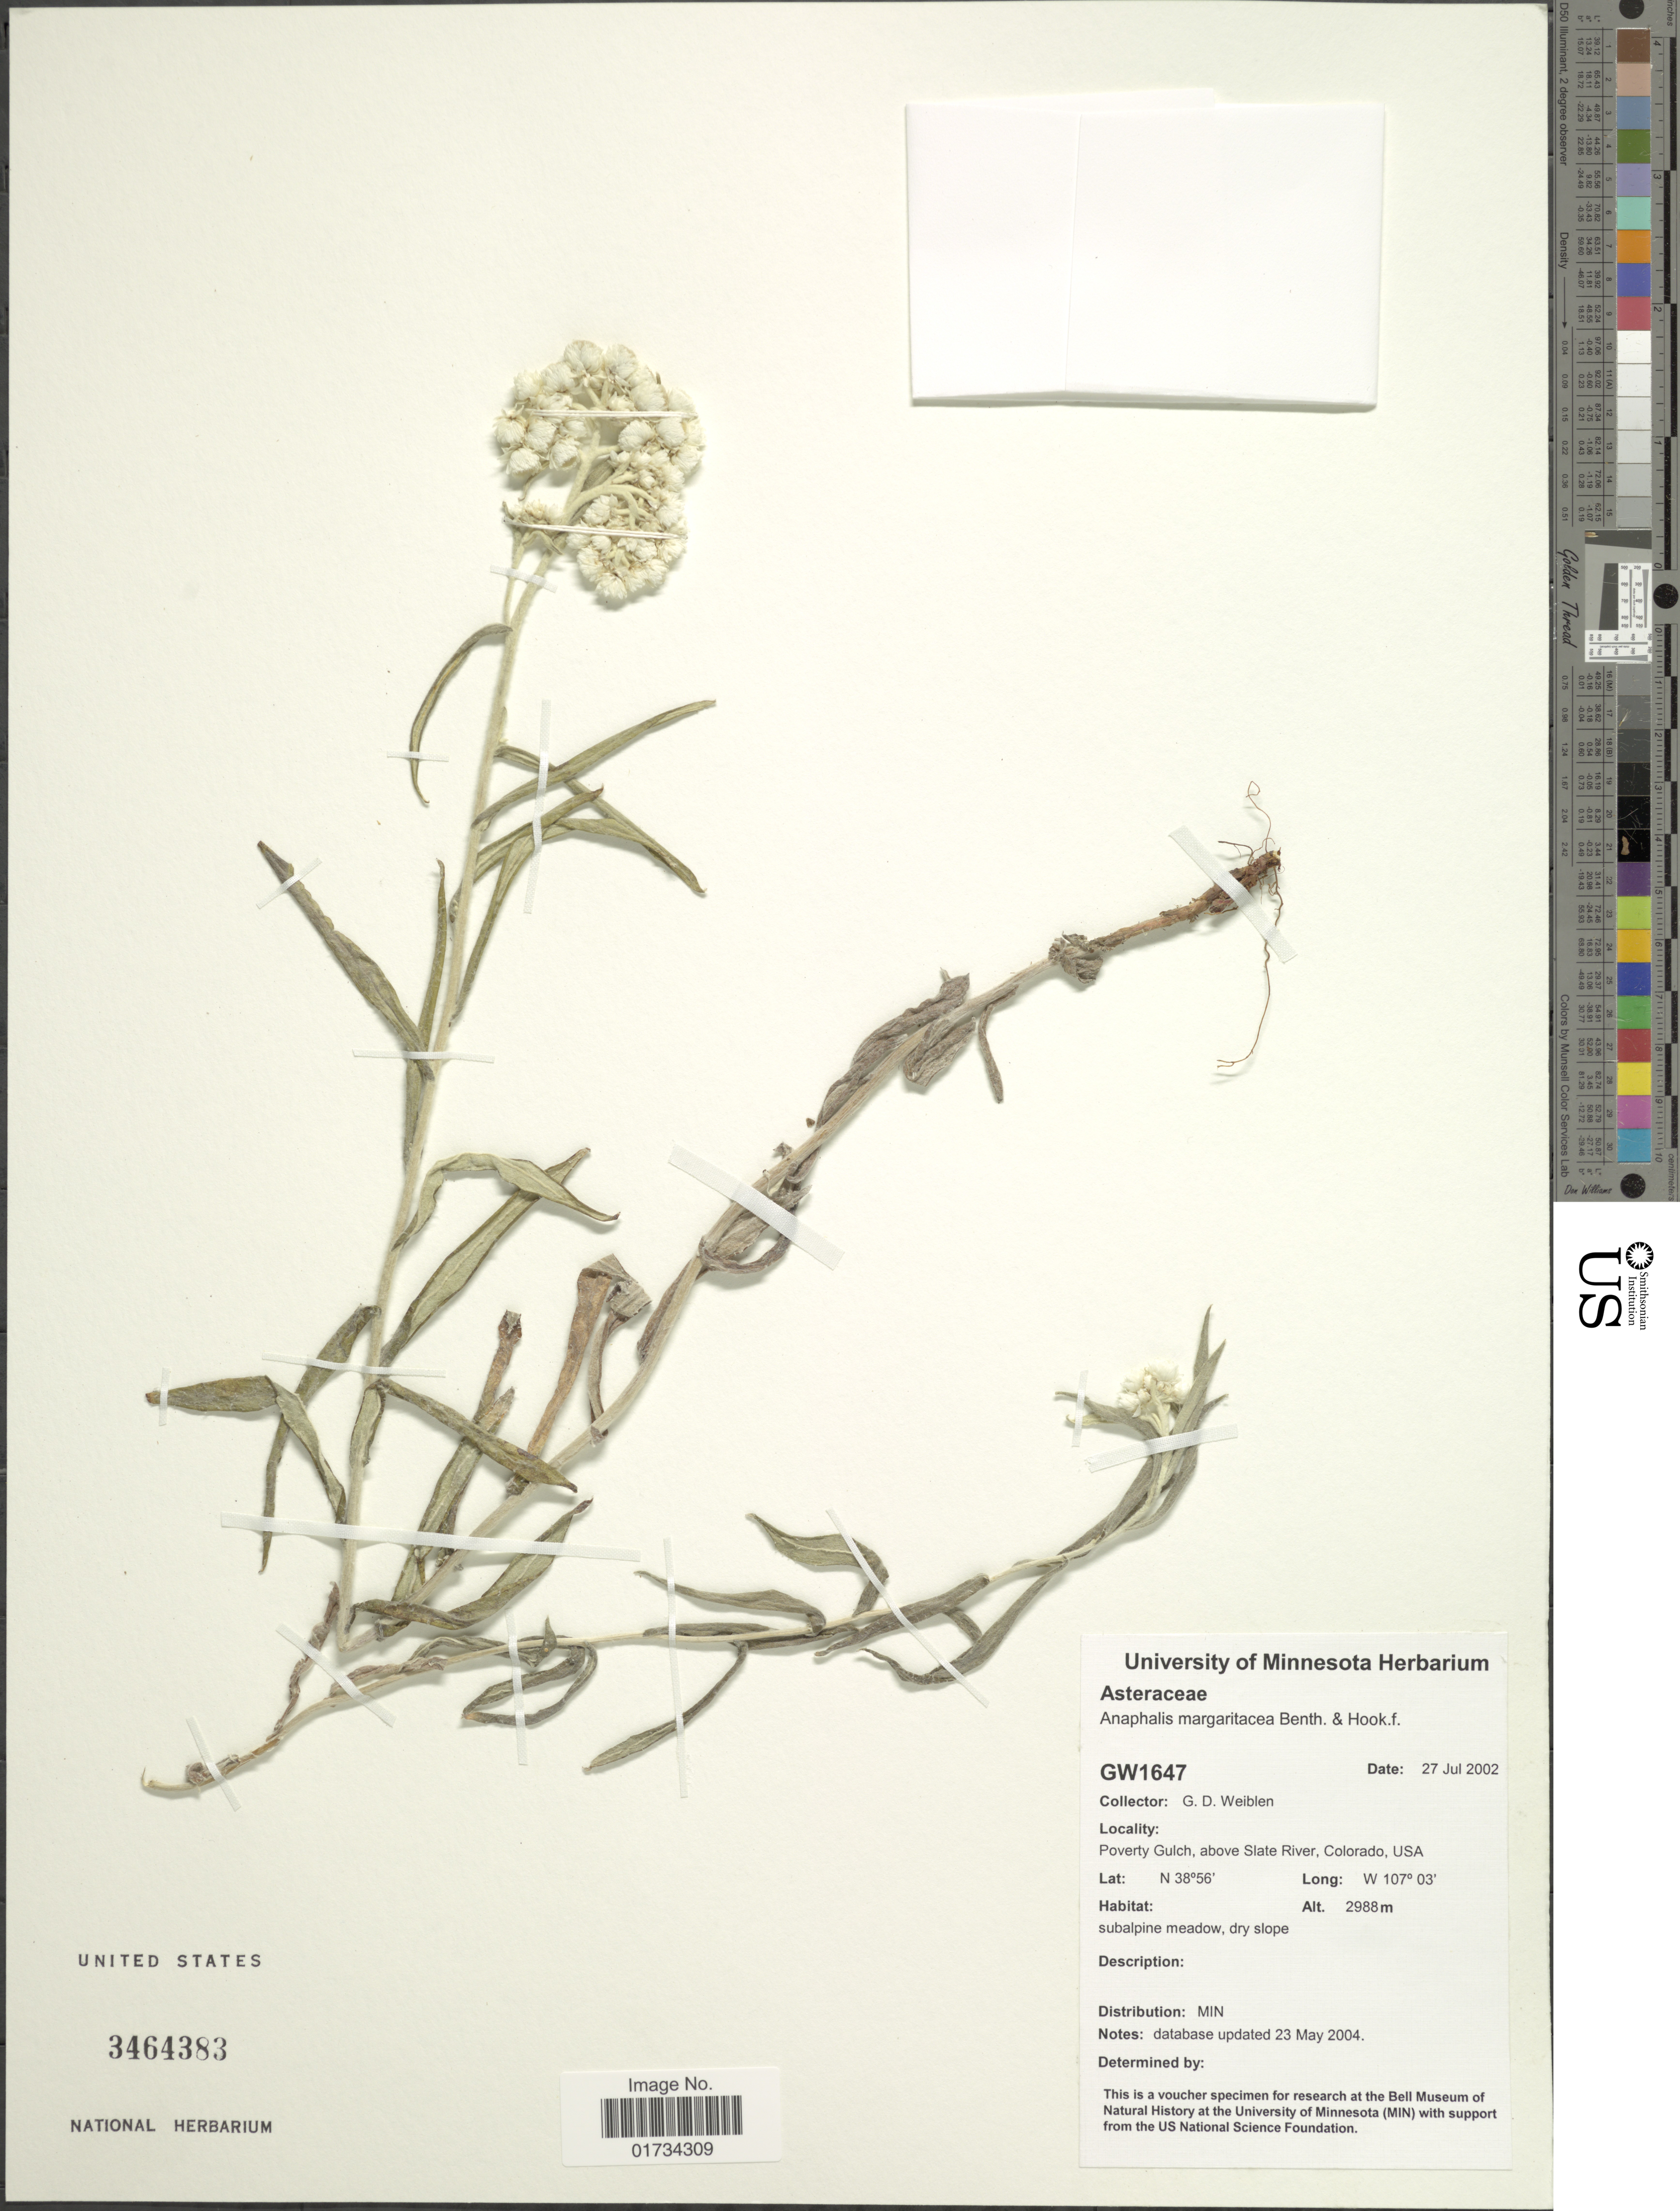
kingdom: Plantae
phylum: Tracheophyta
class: Magnoliopsida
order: Asterales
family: Asteraceae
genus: Anaphalis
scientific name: Anaphalis margaritacea var. occidentalis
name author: Greene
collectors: G. D. Weiblen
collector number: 1647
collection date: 2002-07-27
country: United States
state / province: Colorado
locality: Poverty Gulch, above Slate River, Colorado, USA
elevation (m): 2988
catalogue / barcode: US 3464383